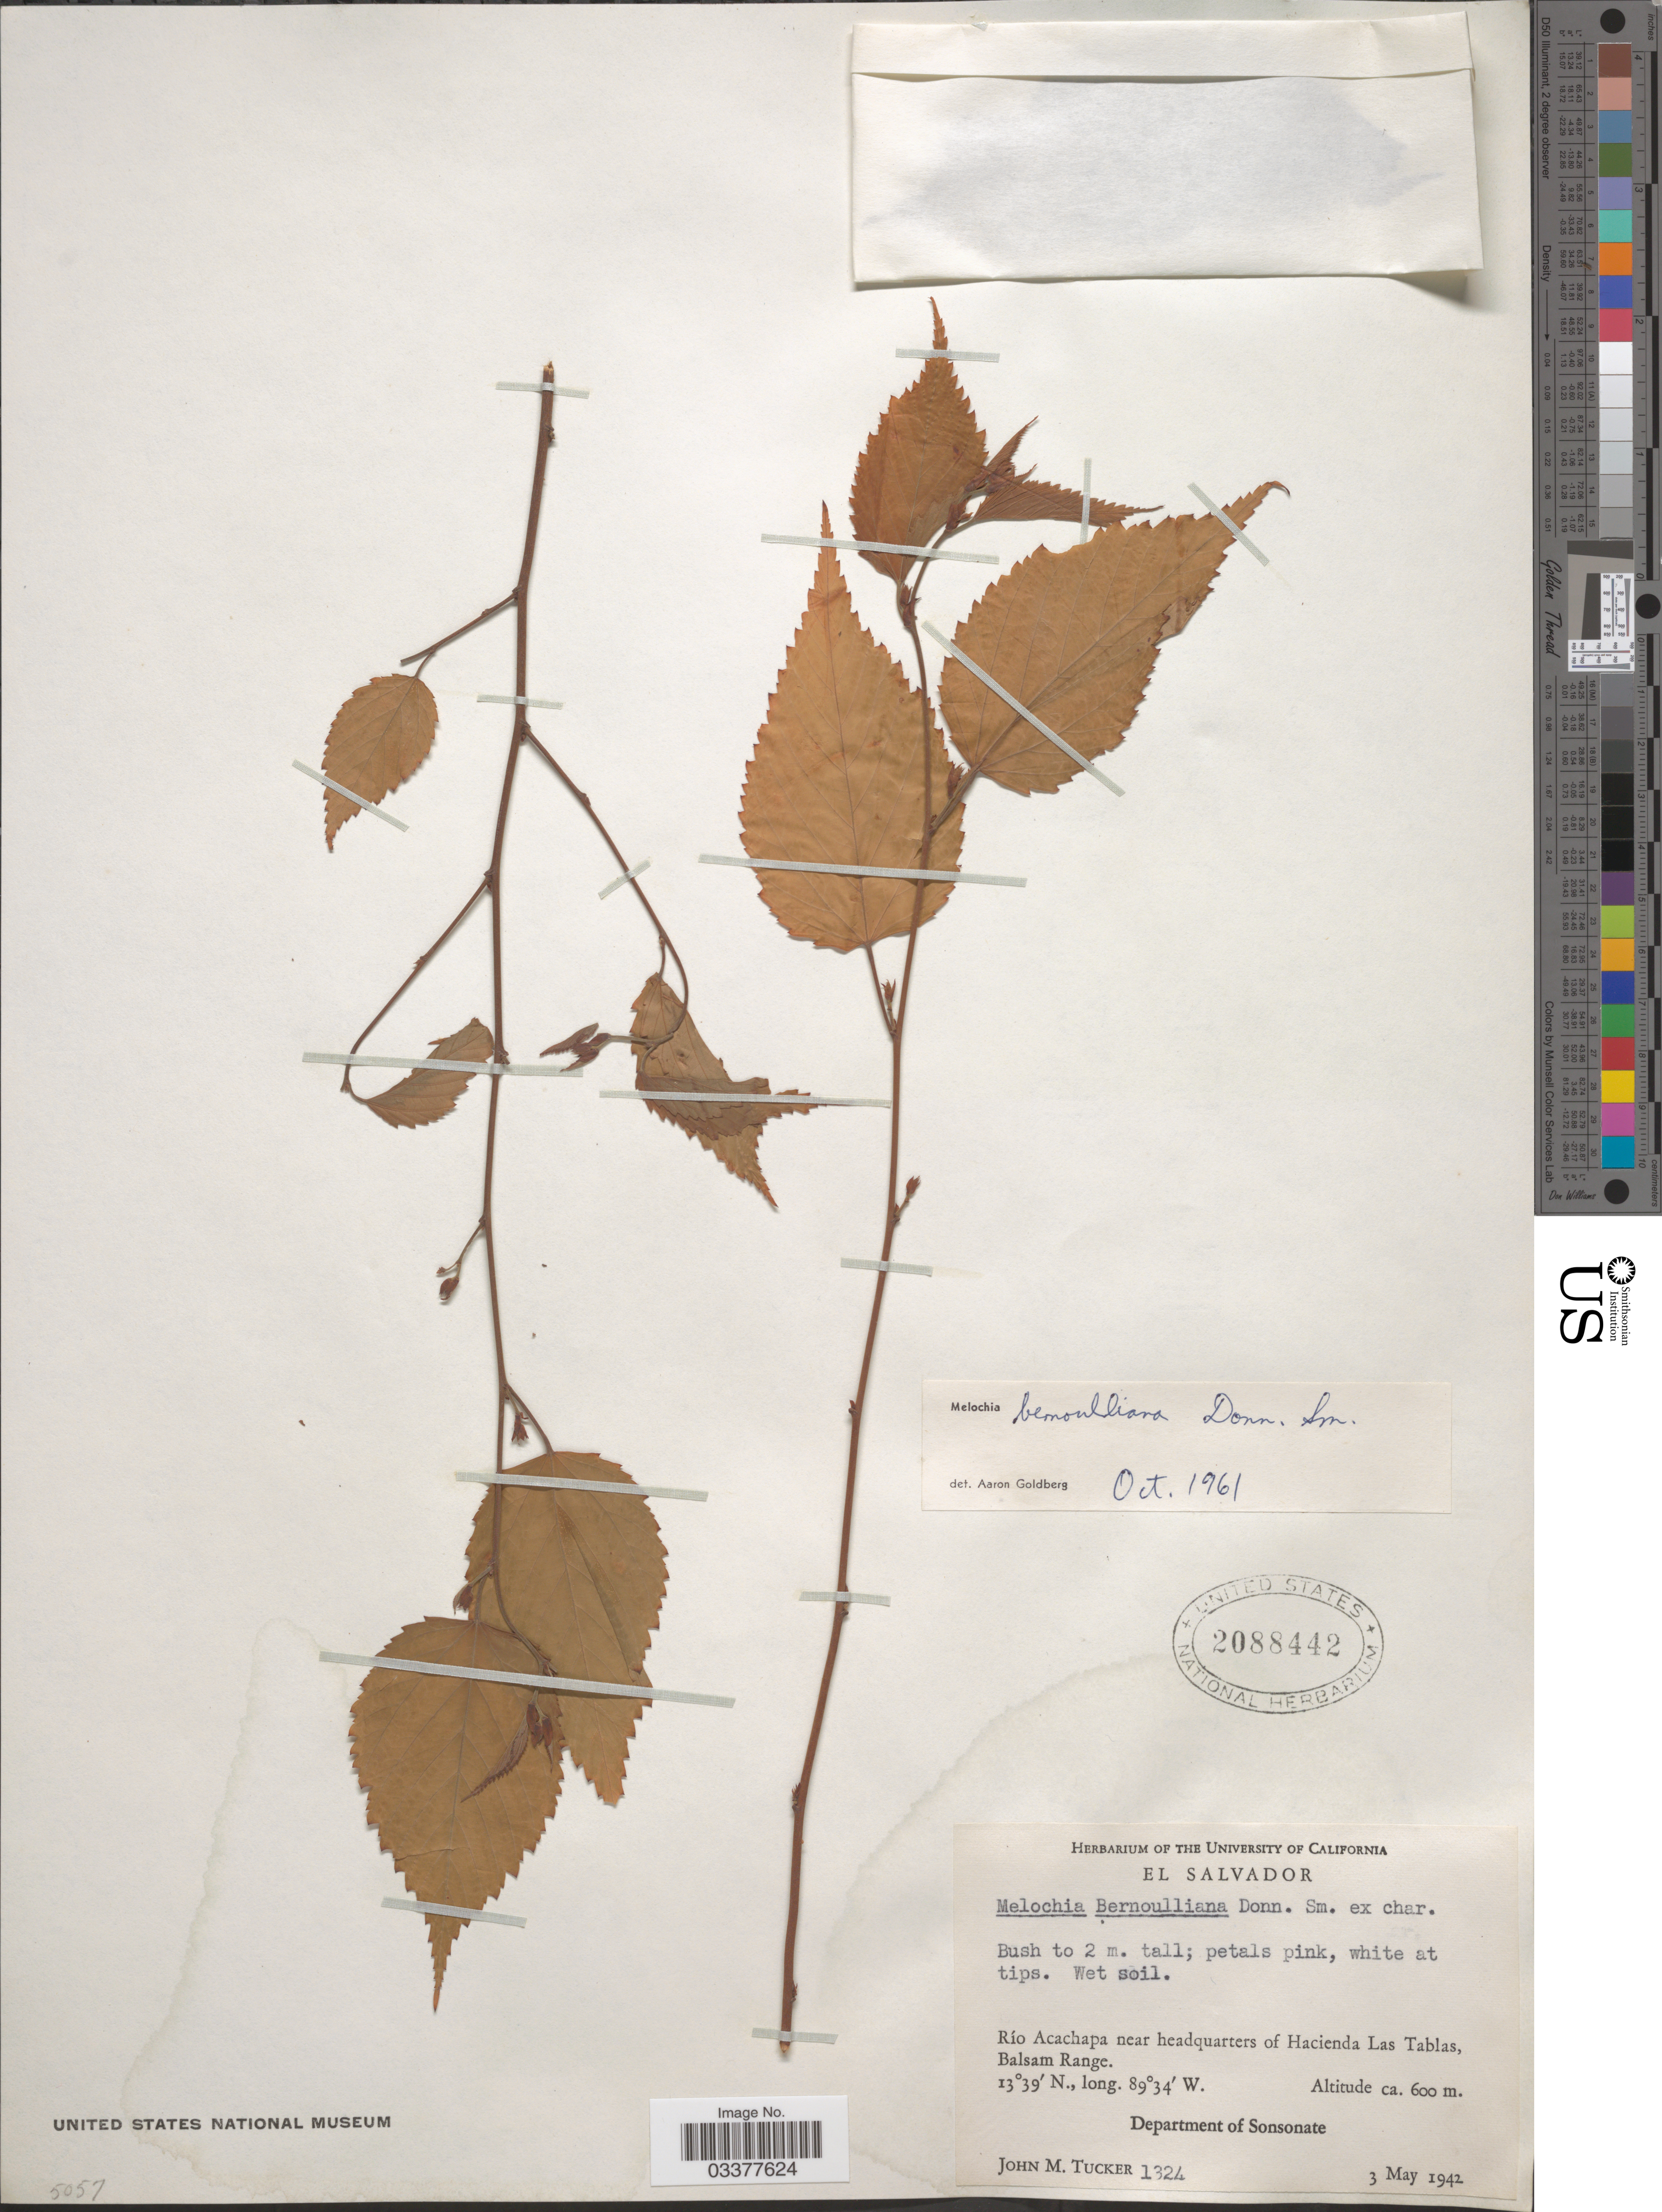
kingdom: Plantae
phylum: Tracheophyta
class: Magnoliopsida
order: Malvales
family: Malvaceae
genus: Melochia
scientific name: Melochia bernoulliana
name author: Donn. Sm.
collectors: J. M. Tucker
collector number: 1324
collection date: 1942-05-03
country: El Salvador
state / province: Sonsonate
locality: Río Acachapa near headquarters of Hacienda Las Tablas, Balsam Range. Department of Sonsonate.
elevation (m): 600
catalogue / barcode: US 2088442